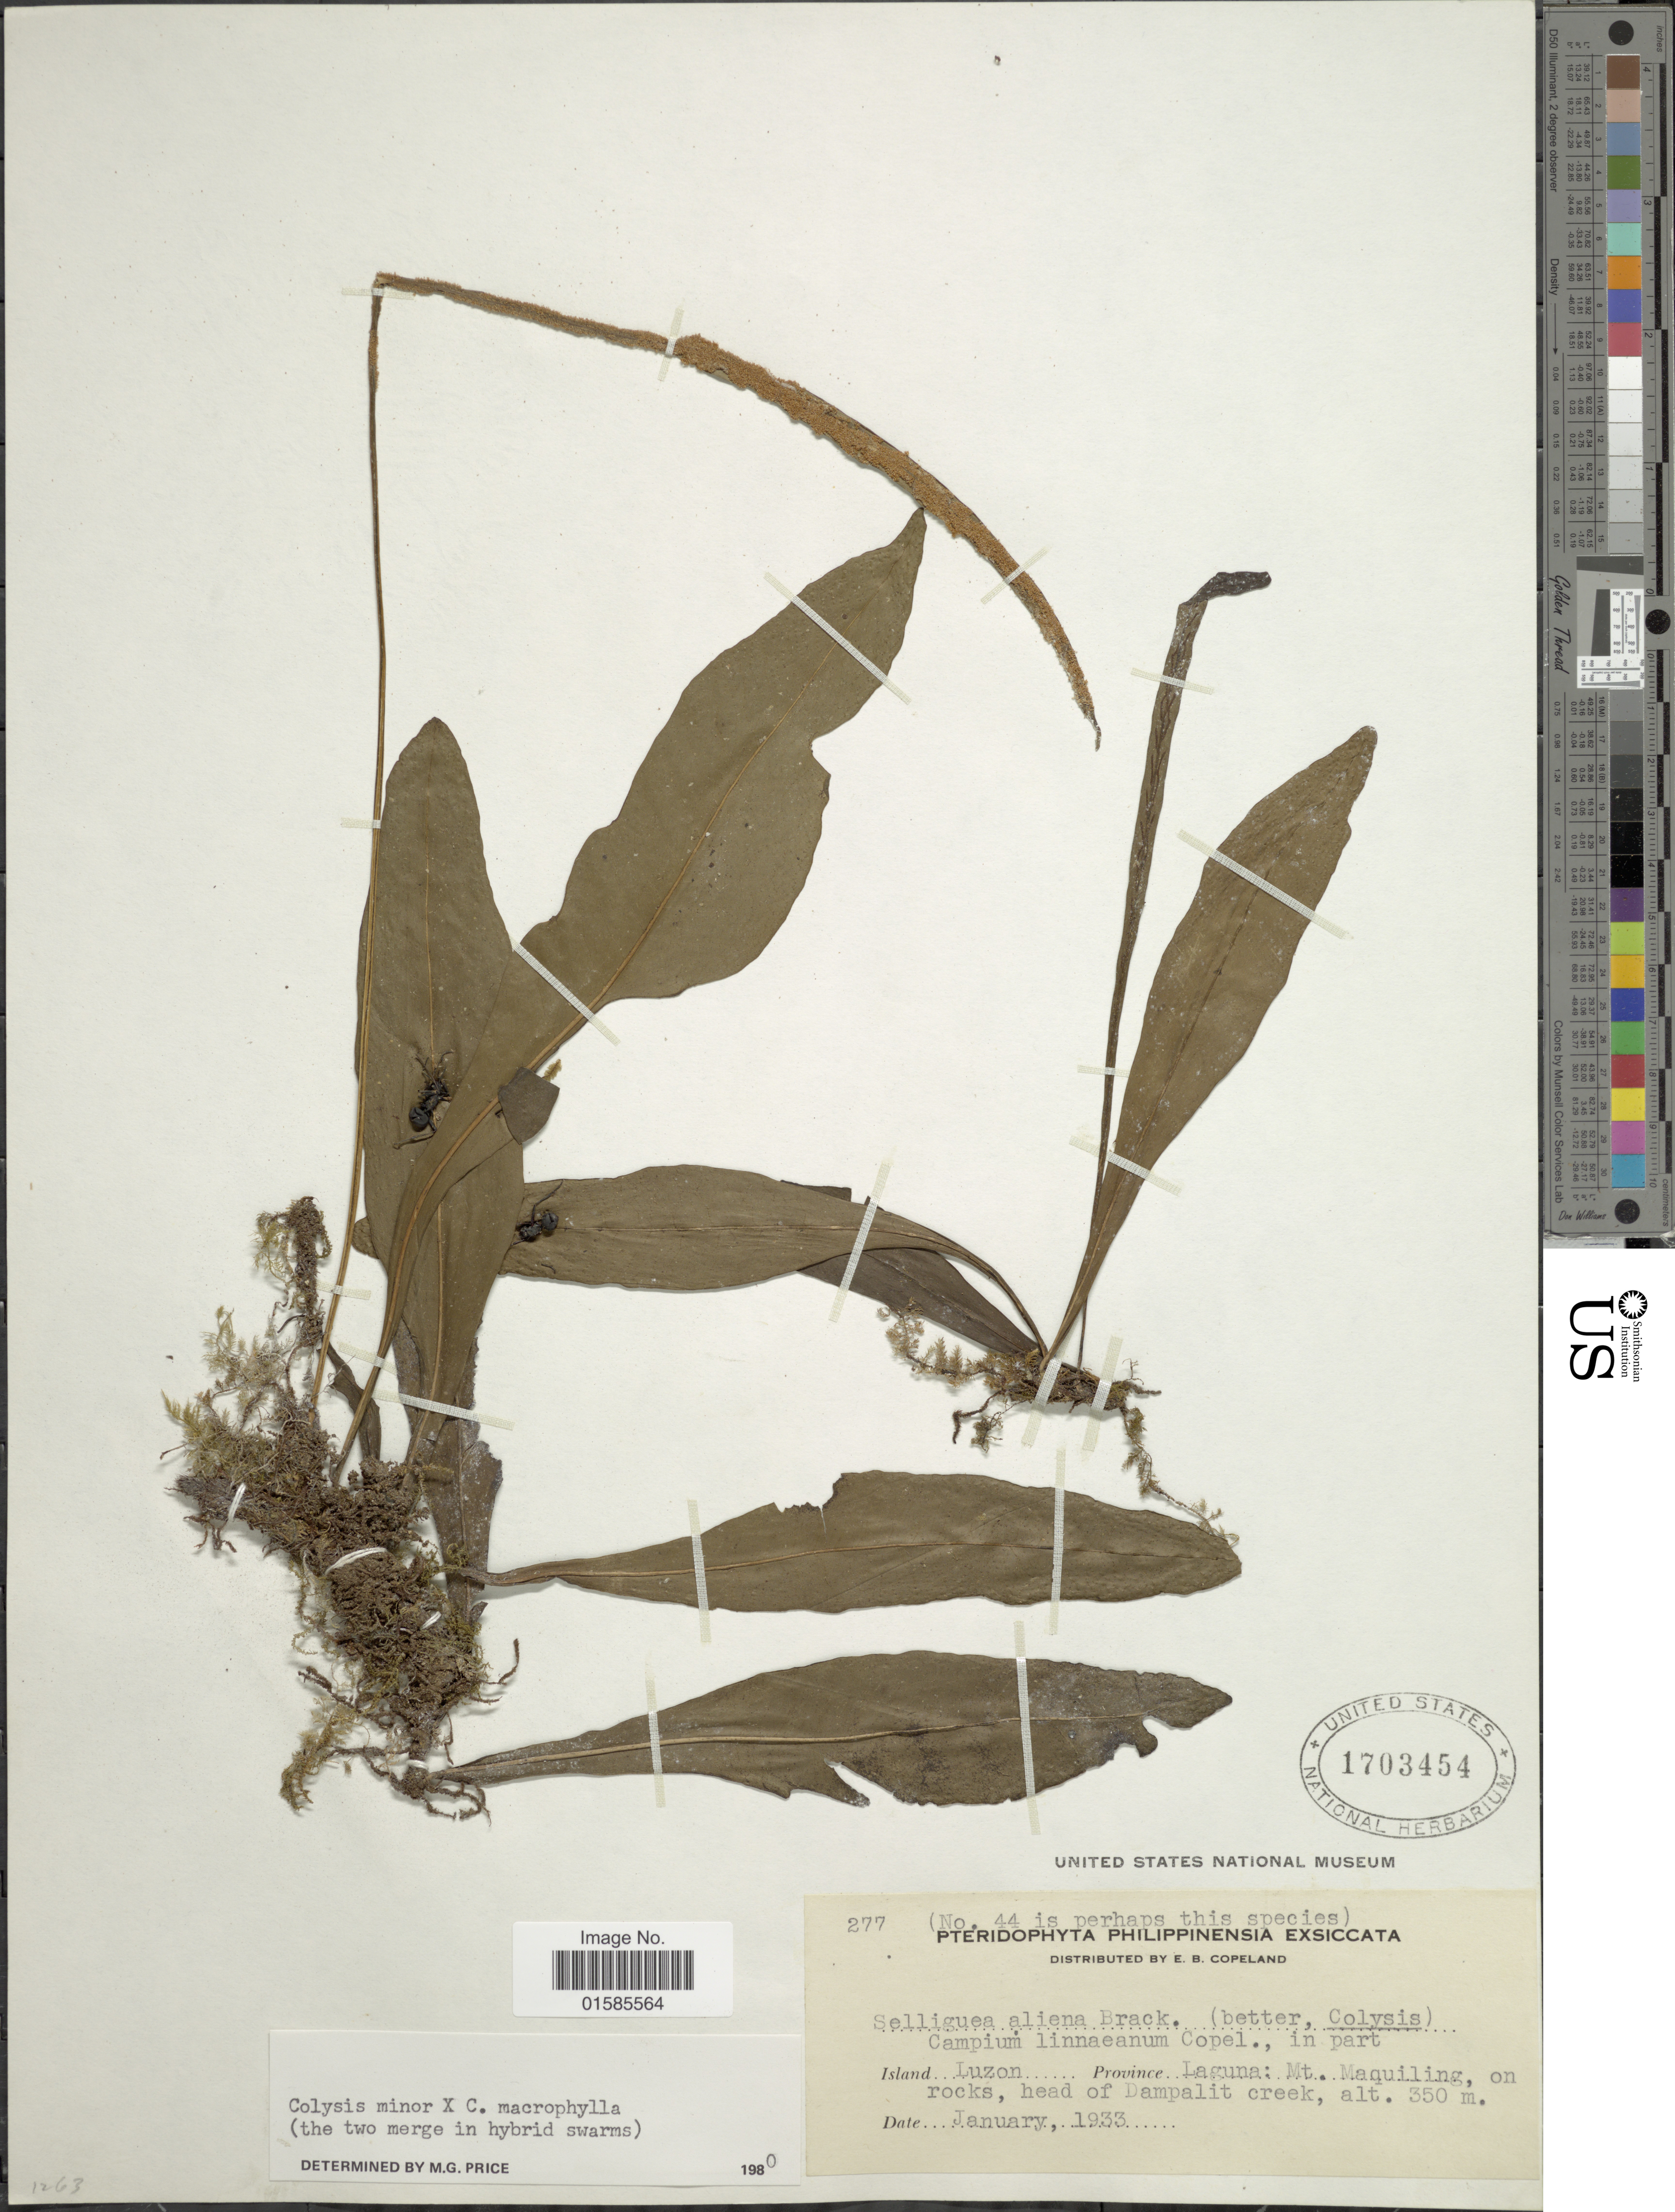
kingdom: Plantae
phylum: Tracheophyta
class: Polypodiopsida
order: Polypodiales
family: Polypodiaceae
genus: Leptochilus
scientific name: Leptochilus macrophyllus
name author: (Blume) Noot.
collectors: E. B. Copeland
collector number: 277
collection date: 1933-01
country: Philippines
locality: Philippinensia, Luzon, Laguna: mt. Maquiling, on rocks, head of Dampalit creek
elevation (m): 350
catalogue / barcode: US 1703454